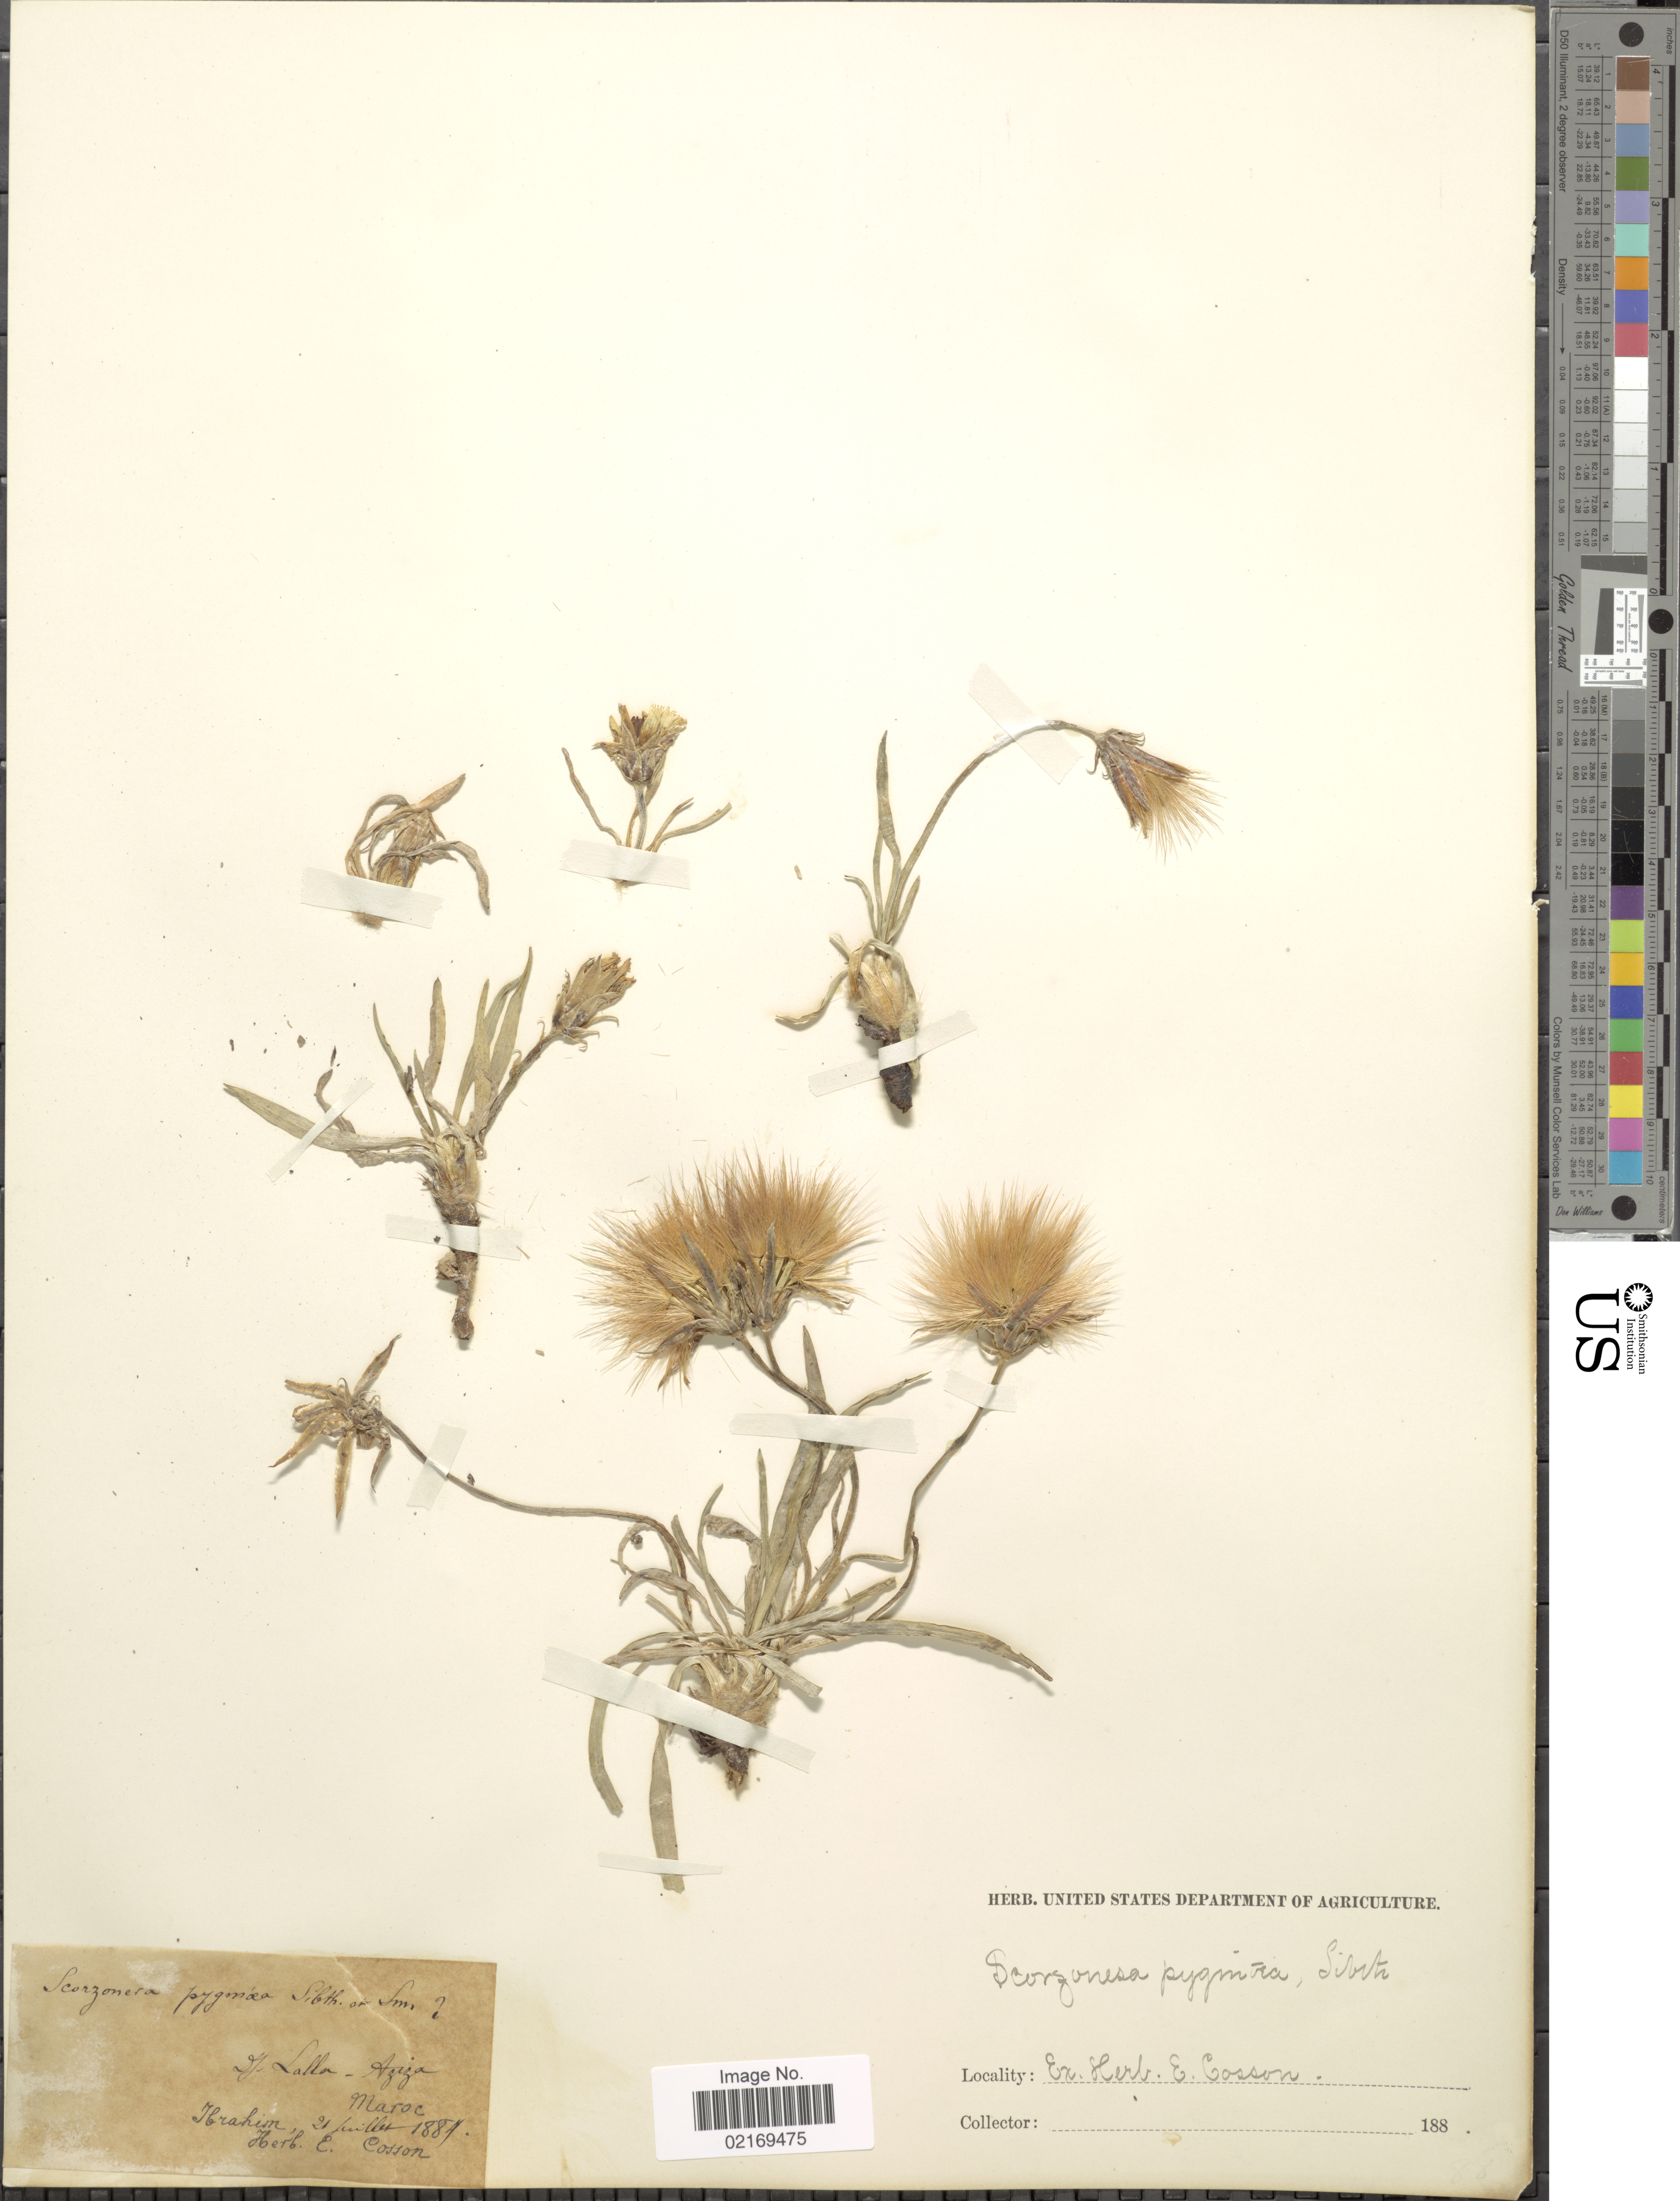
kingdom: Plantae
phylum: Tracheophyta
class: Magnoliopsida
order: Asterales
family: Asteraceae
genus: Scorzonera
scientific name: Scorzonera pygmaea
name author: Sm.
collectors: -. Ibrahim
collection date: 1887-07-21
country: Morocco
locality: Dj. Lalla-Aziza, Maroc.